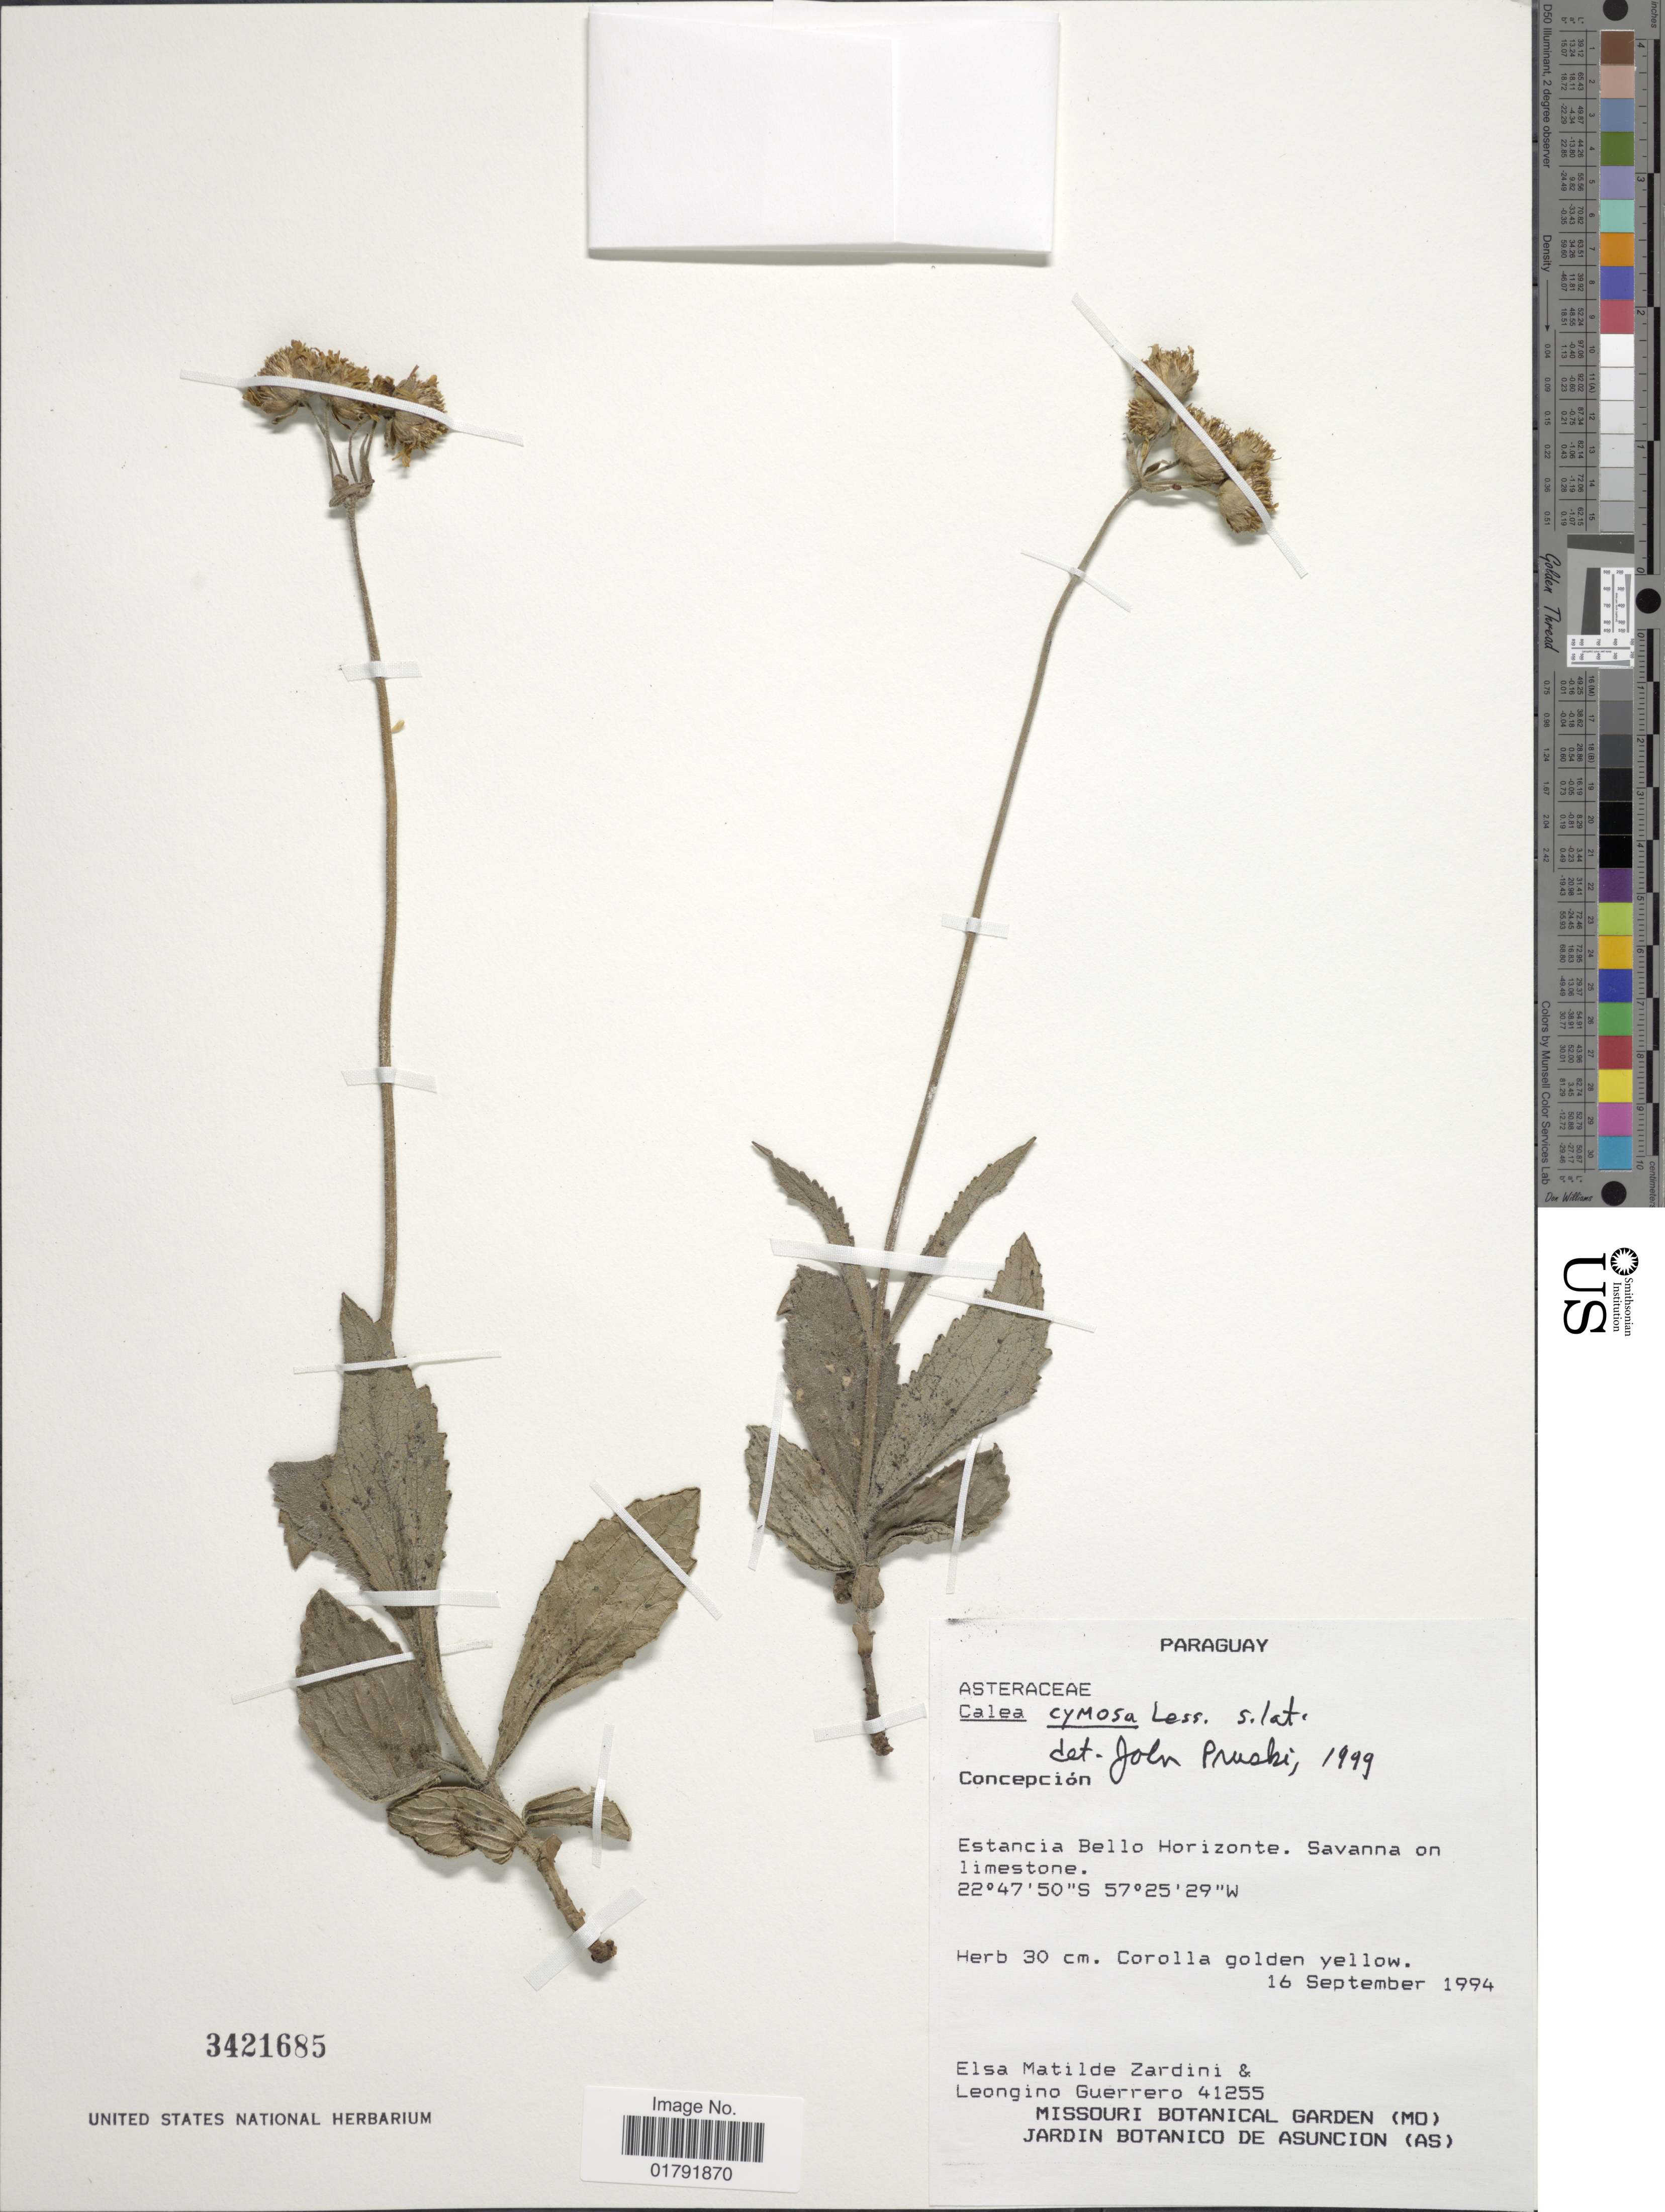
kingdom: Plantae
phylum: Tracheophyta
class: Magnoliopsida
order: Asterales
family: Asteraceae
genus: Calea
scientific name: Calea cymosa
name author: Less.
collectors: E. M. Zardini & L. Guerrero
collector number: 41255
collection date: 1994-09-16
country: Paraguay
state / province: Concepcion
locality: Estancia Bello Horizonte, savanna on limestone.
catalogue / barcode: US 3421685